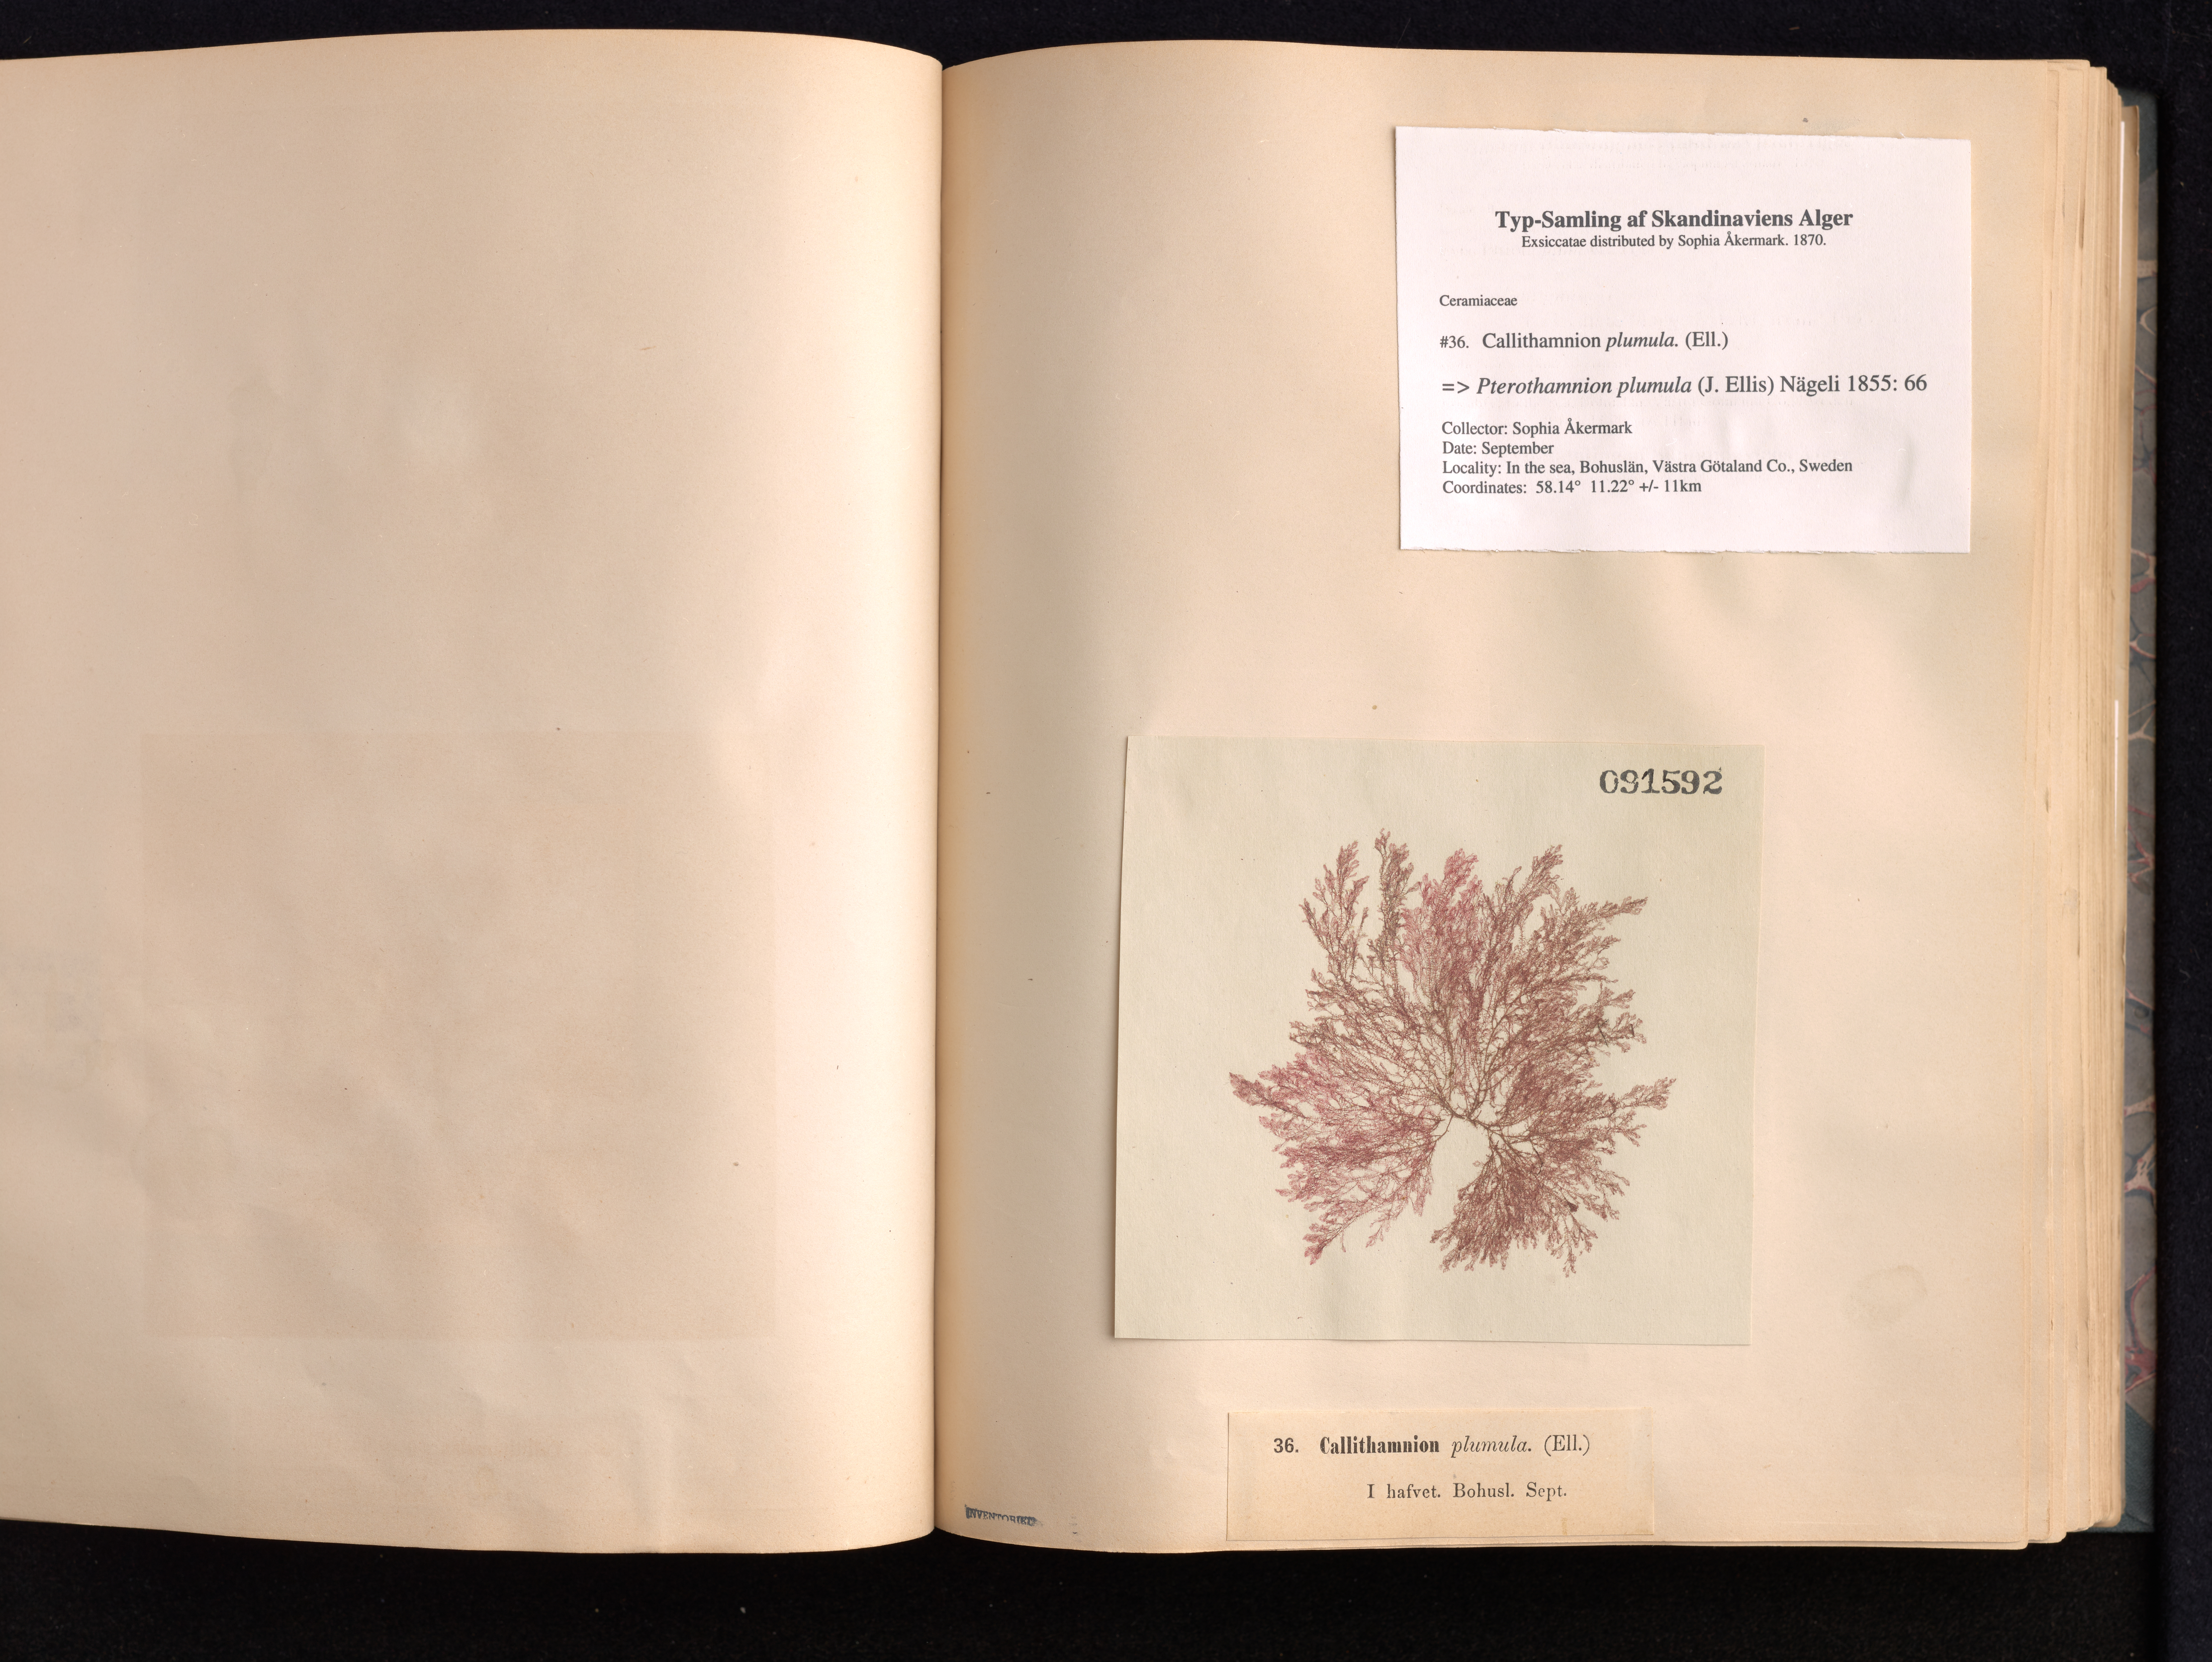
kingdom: Plantae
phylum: Rhodophyta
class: Florideophyceae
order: Ceramiales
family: Ceramiaceae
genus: Pterothamnion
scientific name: Pterothamnion plumula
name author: (J. Ellis) Näg.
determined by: Algae name updating Project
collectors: S. Akermark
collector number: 36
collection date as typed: Sep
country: Sweden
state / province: Västra Götaland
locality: Bohuslan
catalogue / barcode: US 91592